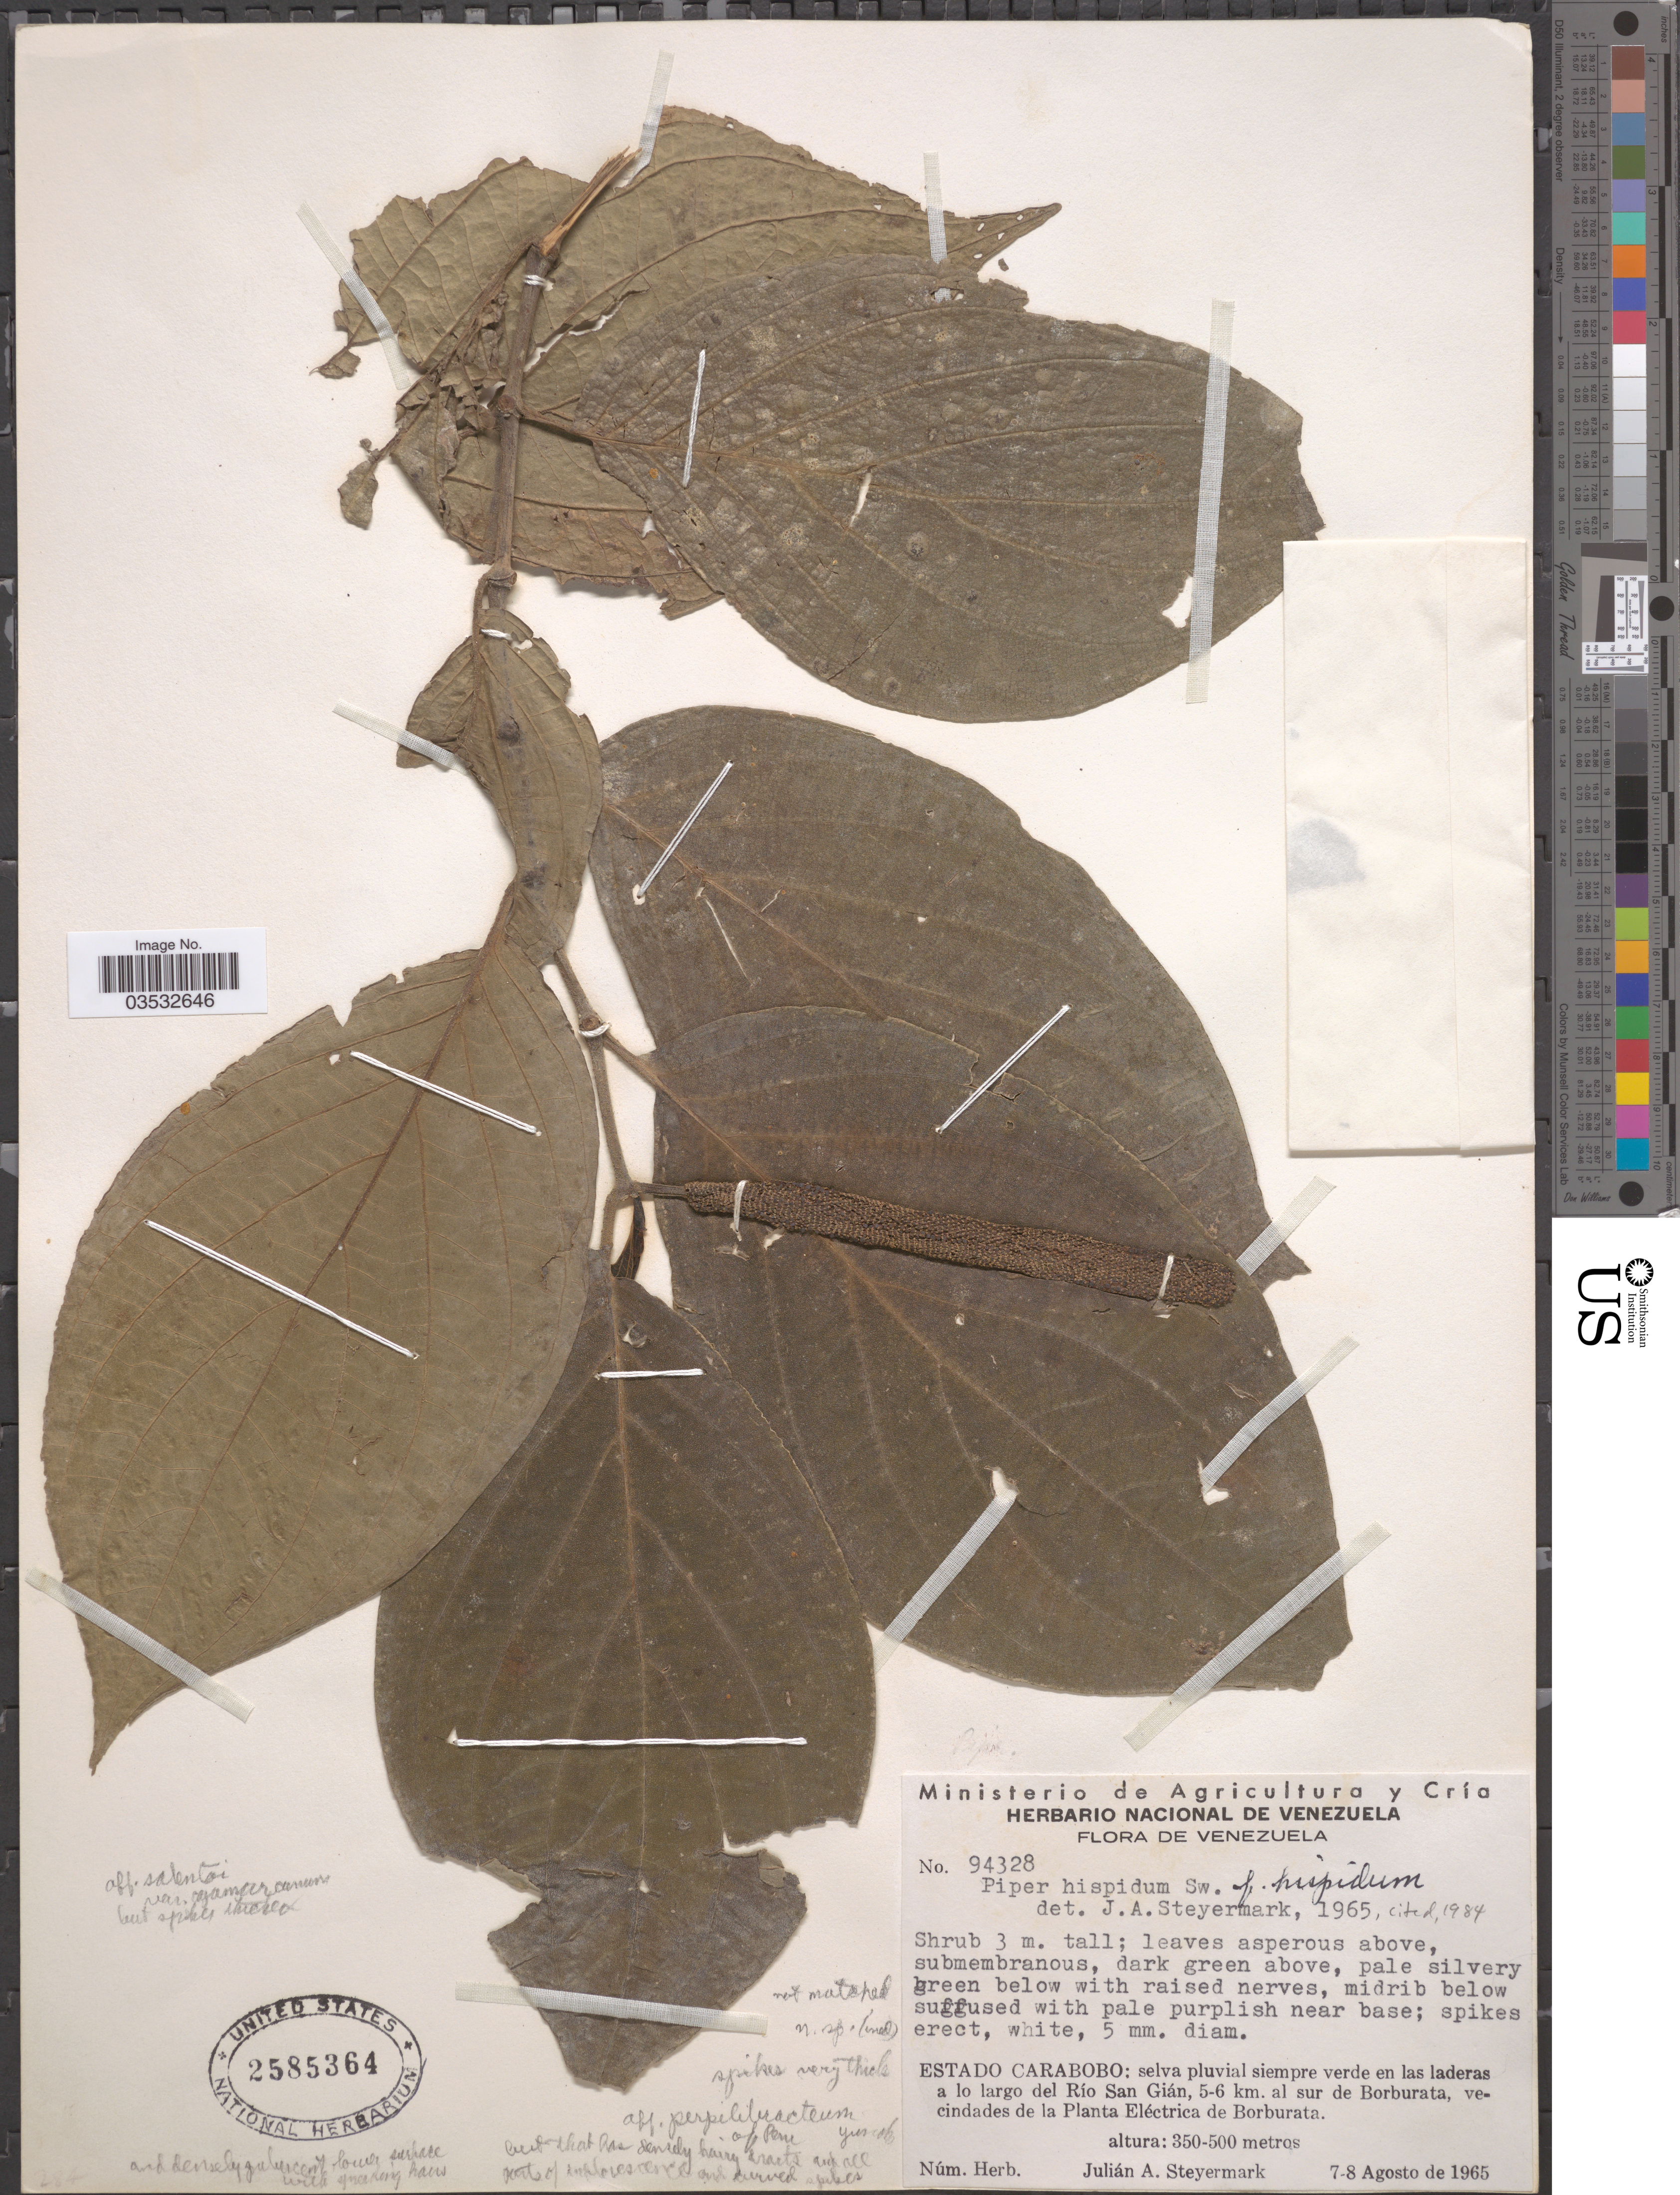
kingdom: Plantae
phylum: Tracheophyta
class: Magnoliopsida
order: Piperales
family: Piperaceae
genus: Piper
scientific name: Piper hispidum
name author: Sw.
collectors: J. Steyermark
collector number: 94328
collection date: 1965-08-07/1965-08-08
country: Venezuela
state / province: Carabobo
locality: Selva pluvial siempre verde en las laderas a lo largo del Río San Gián, 5-6 km. al sur de Borburata, vecindades de la Planta Eléctrica de Borburata.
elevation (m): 350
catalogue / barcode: US 2585364